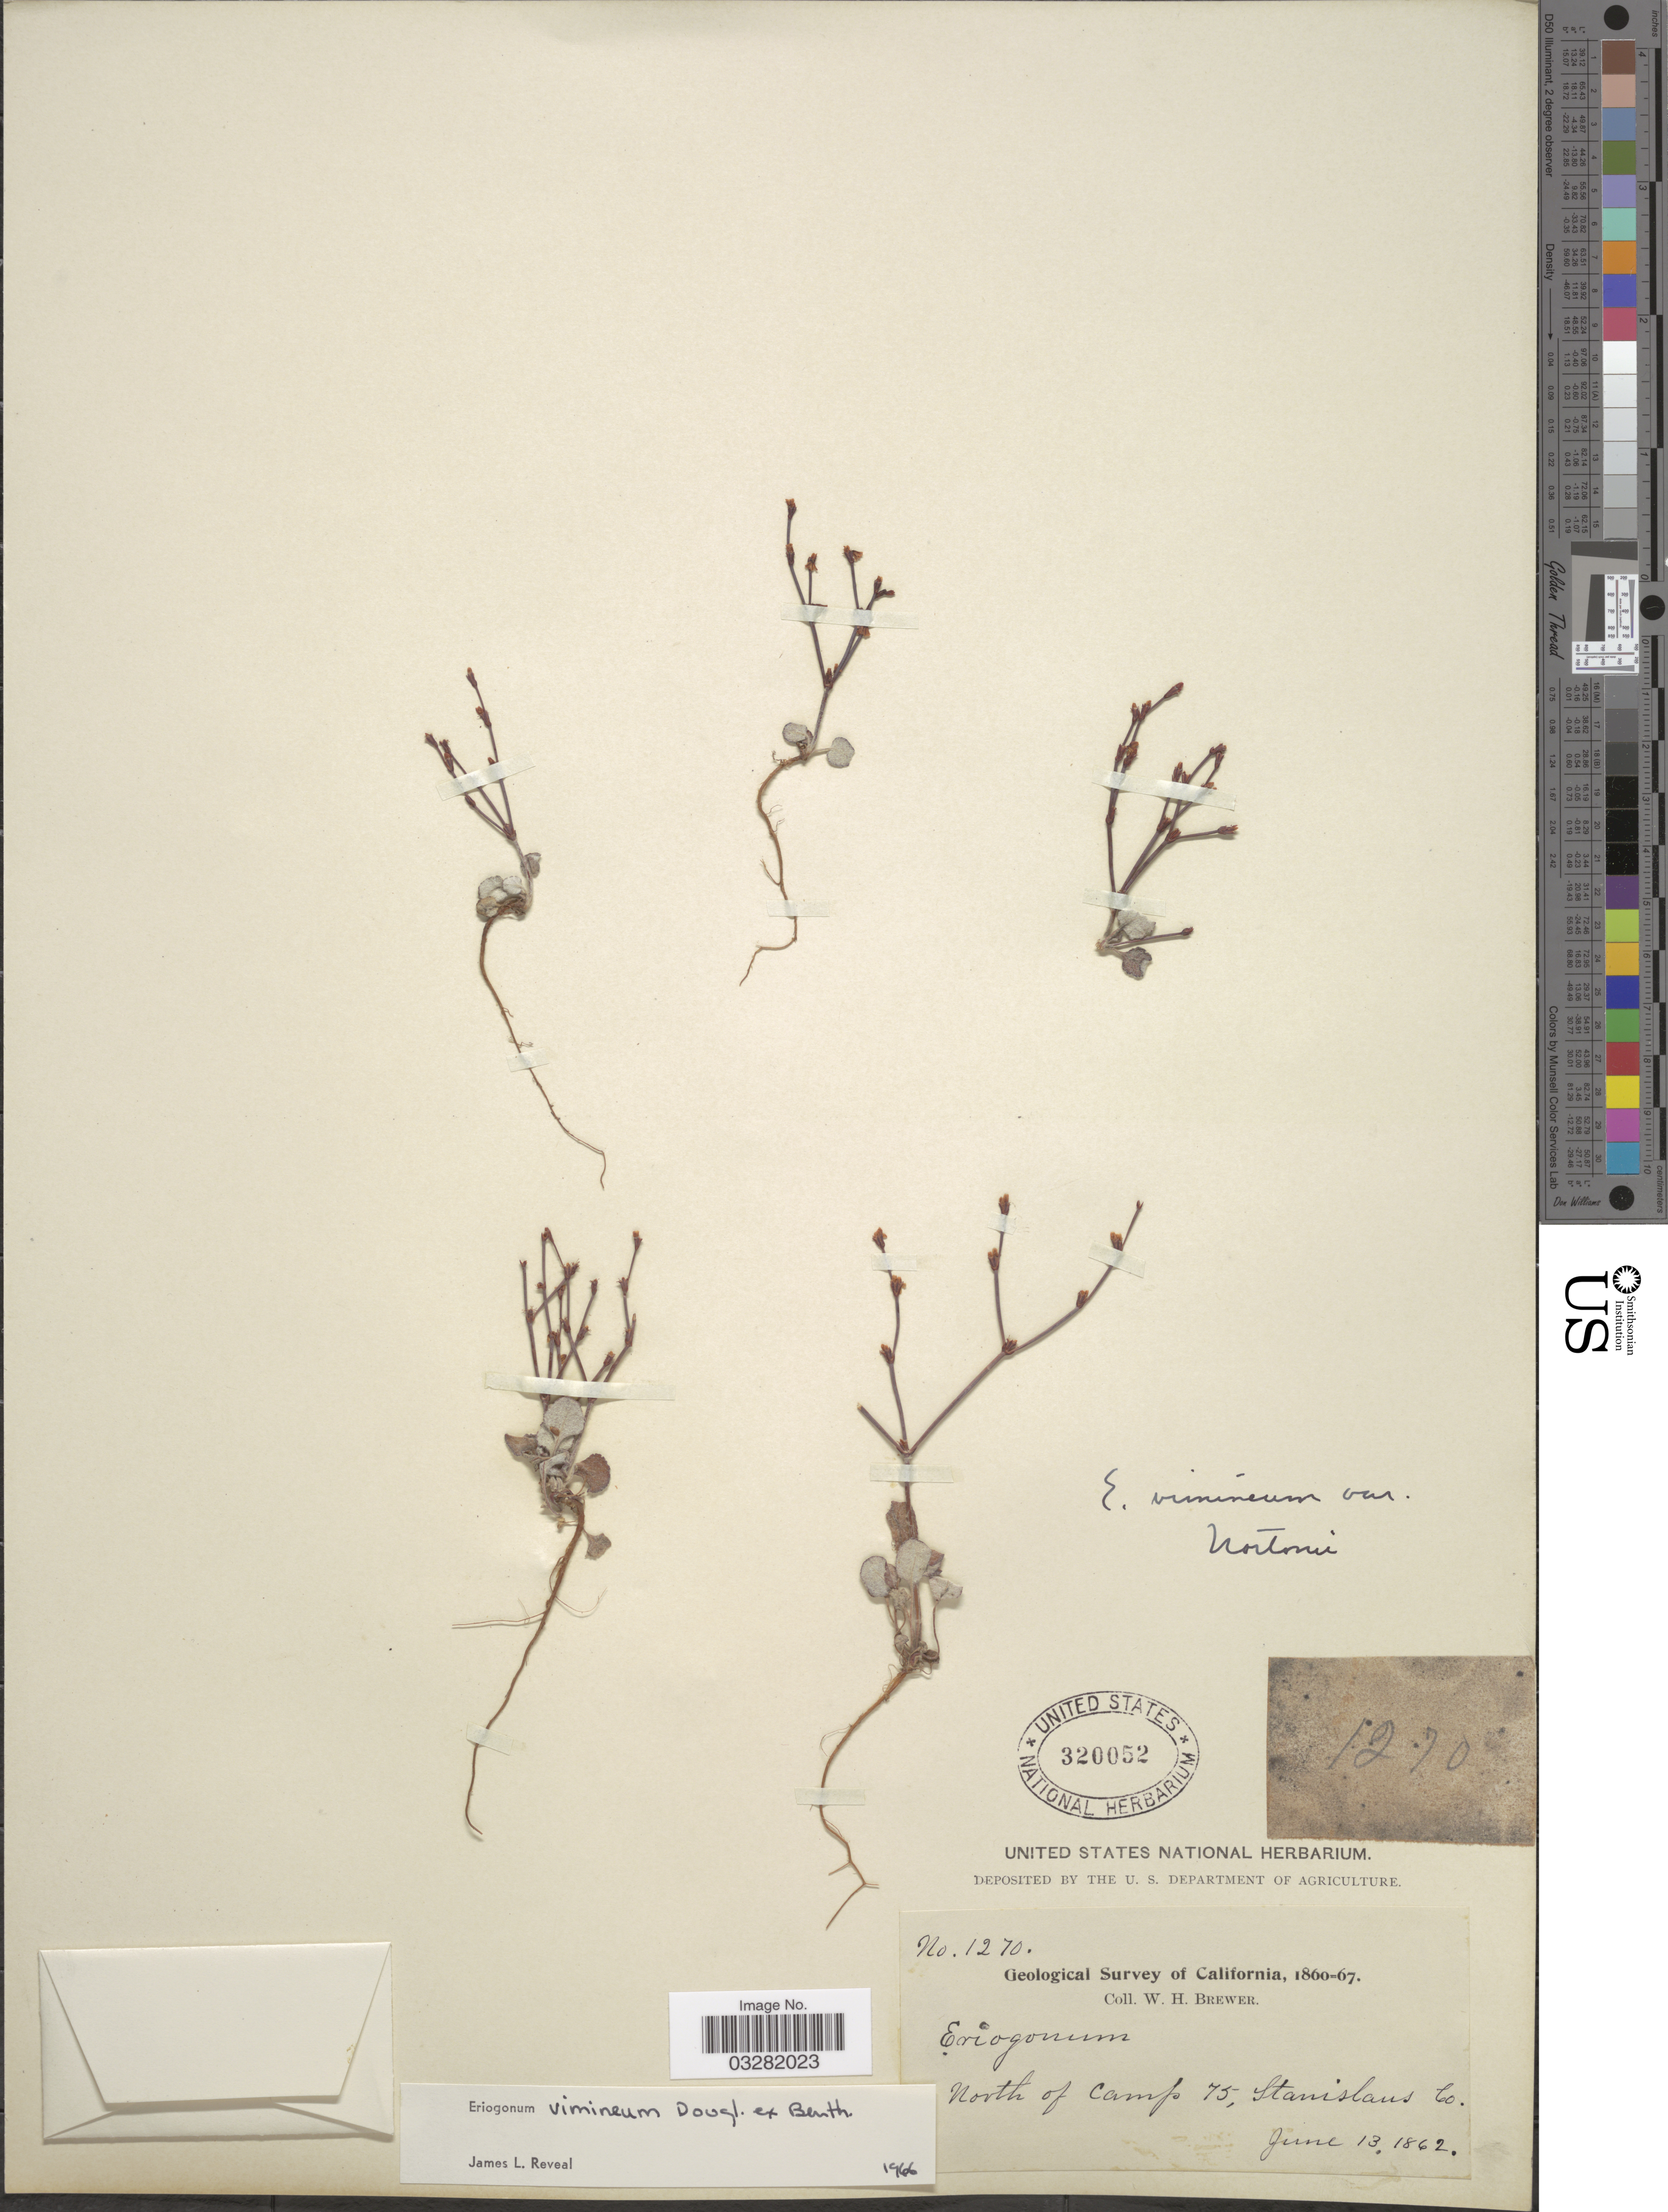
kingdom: Plantae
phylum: Tracheophyta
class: Magnoliopsida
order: Caryophyllales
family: Polygonaceae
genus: Eriogonum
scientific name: Eriogonum vimineum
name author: Douglas ex Benth.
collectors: W. H. Brewer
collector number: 1270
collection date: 1862-06-13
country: United States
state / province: California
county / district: Stanislaus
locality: North of Camp 75, Stanislaus Co.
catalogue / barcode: US 320052